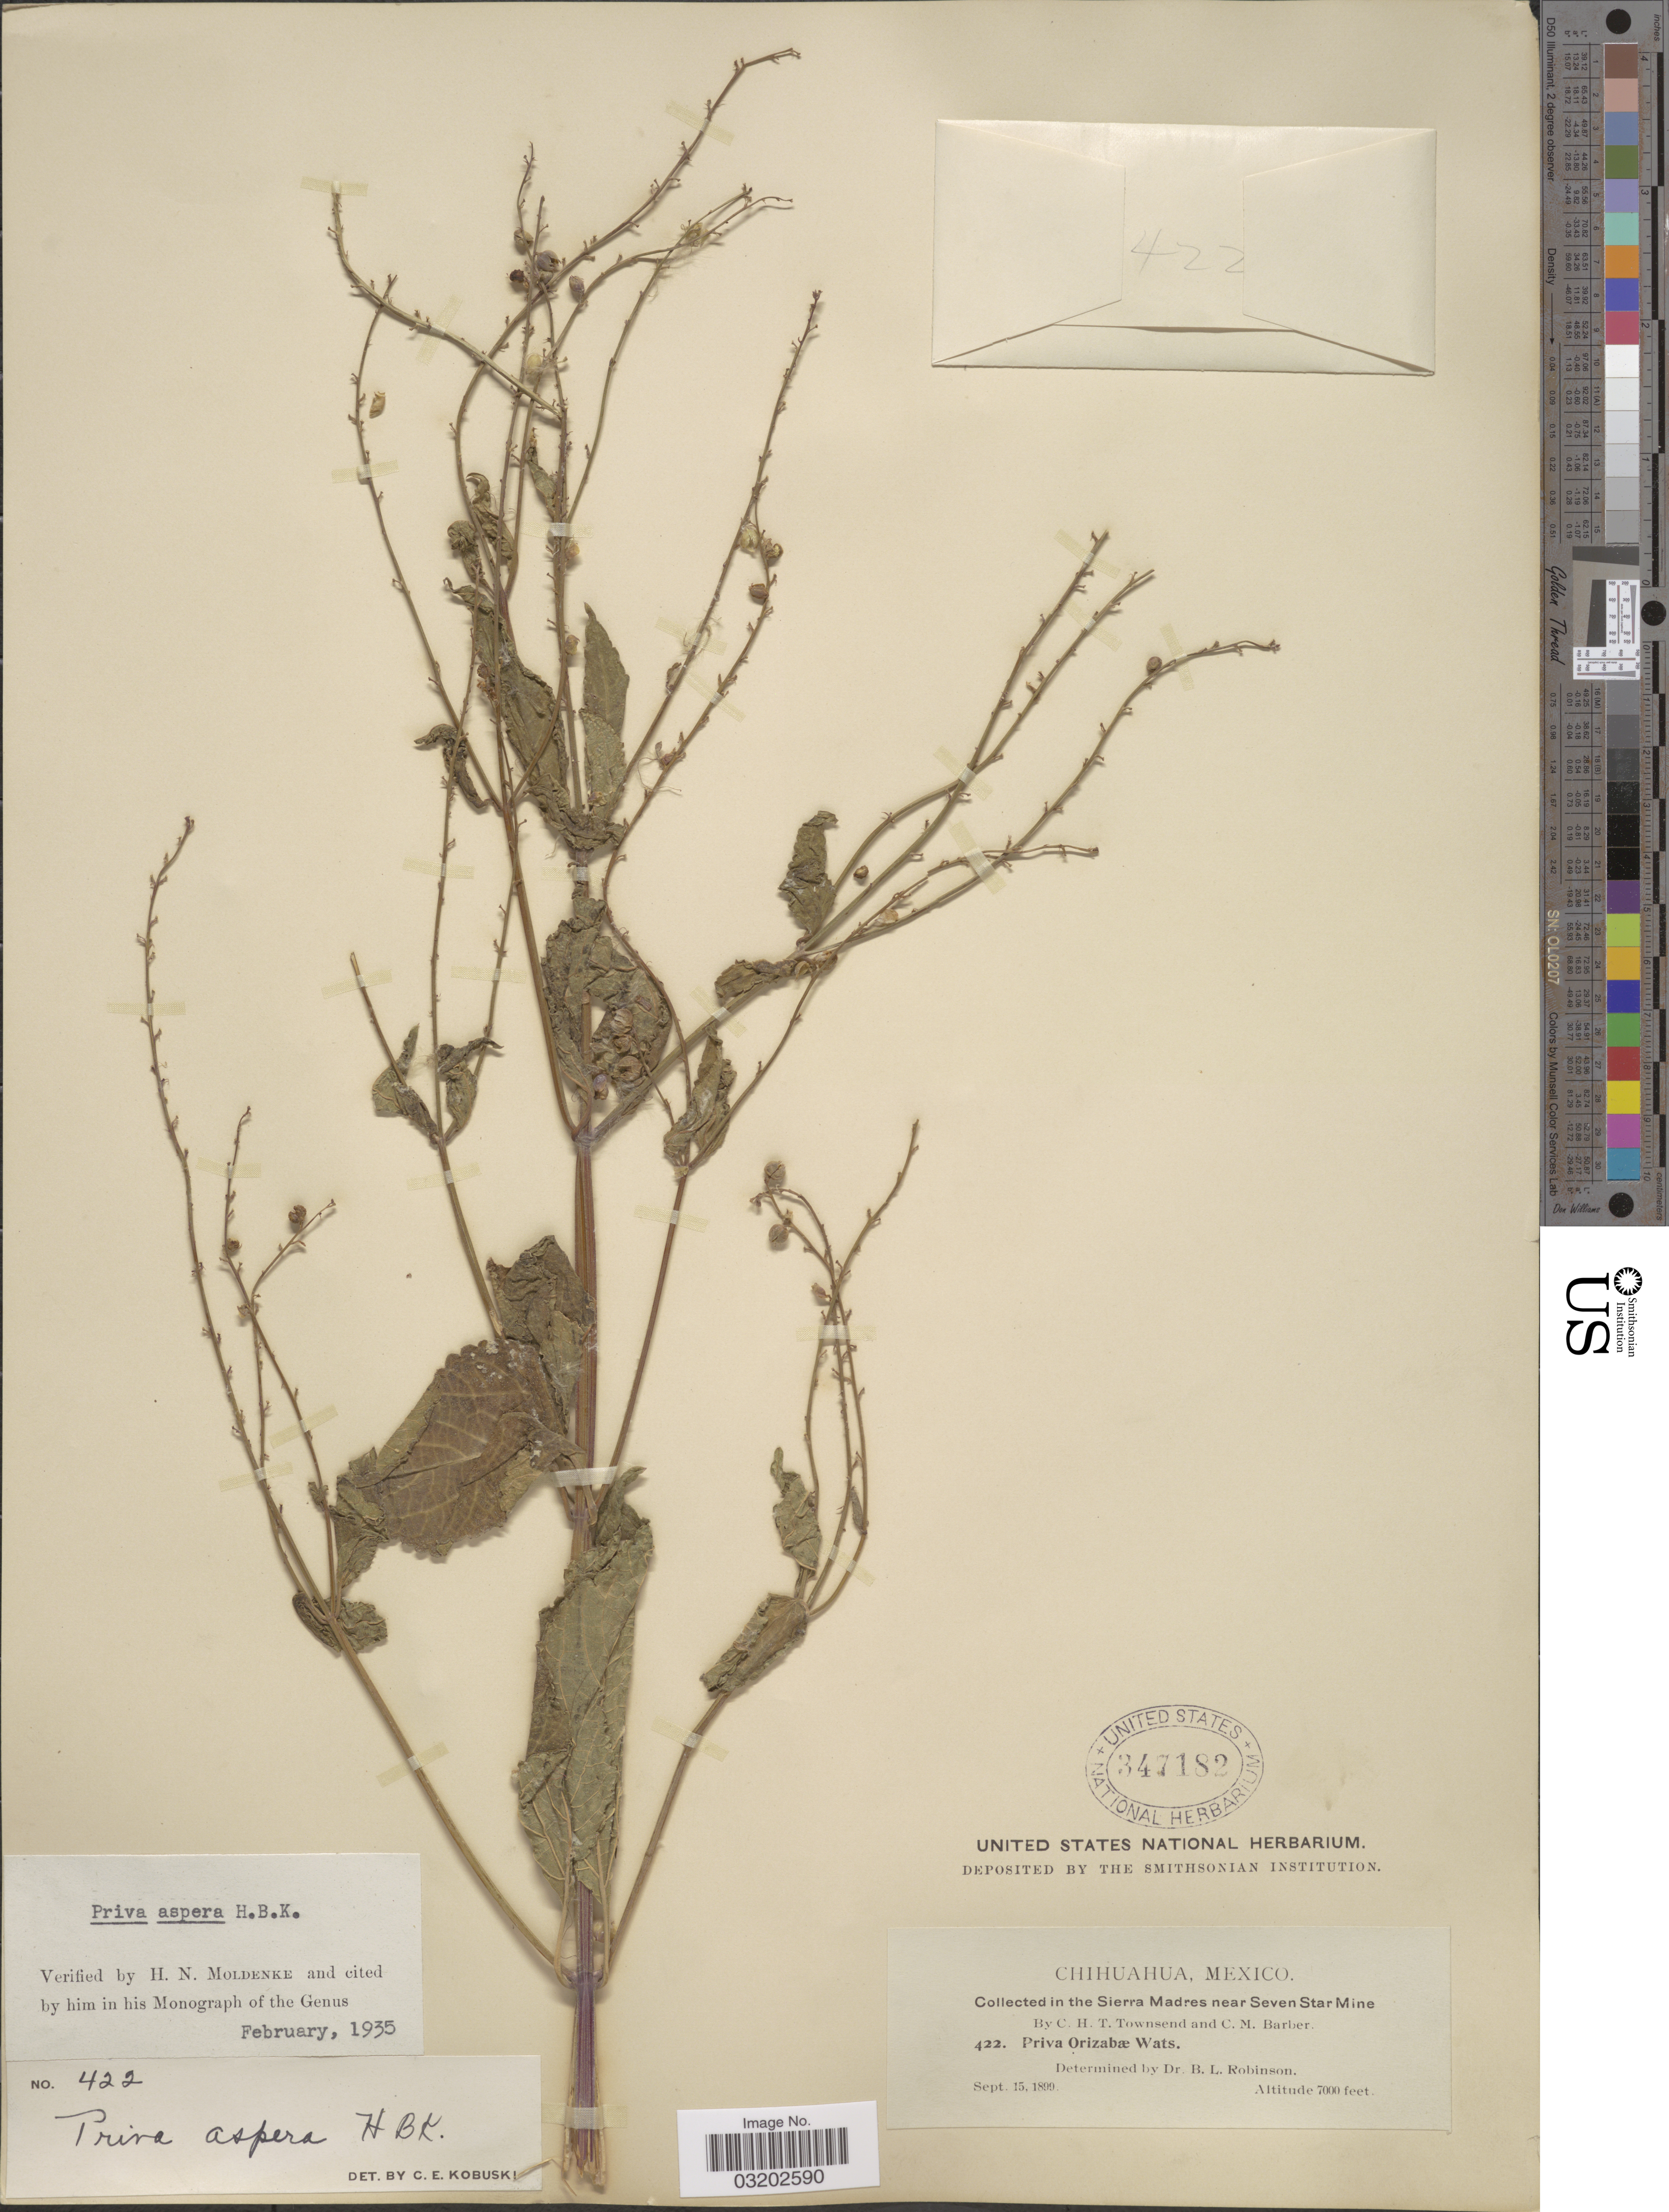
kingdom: Plantae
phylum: Tracheophyta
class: Magnoliopsida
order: Lamiales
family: Verbenaceae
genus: Priva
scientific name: Priva aspera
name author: Kunth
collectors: C. H. T. Townsend & C. Barber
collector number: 422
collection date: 1899-09-15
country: Mexico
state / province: Chihuahua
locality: In the Sierra Madres near Seven Star Mine.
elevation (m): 2134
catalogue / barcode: US 347182